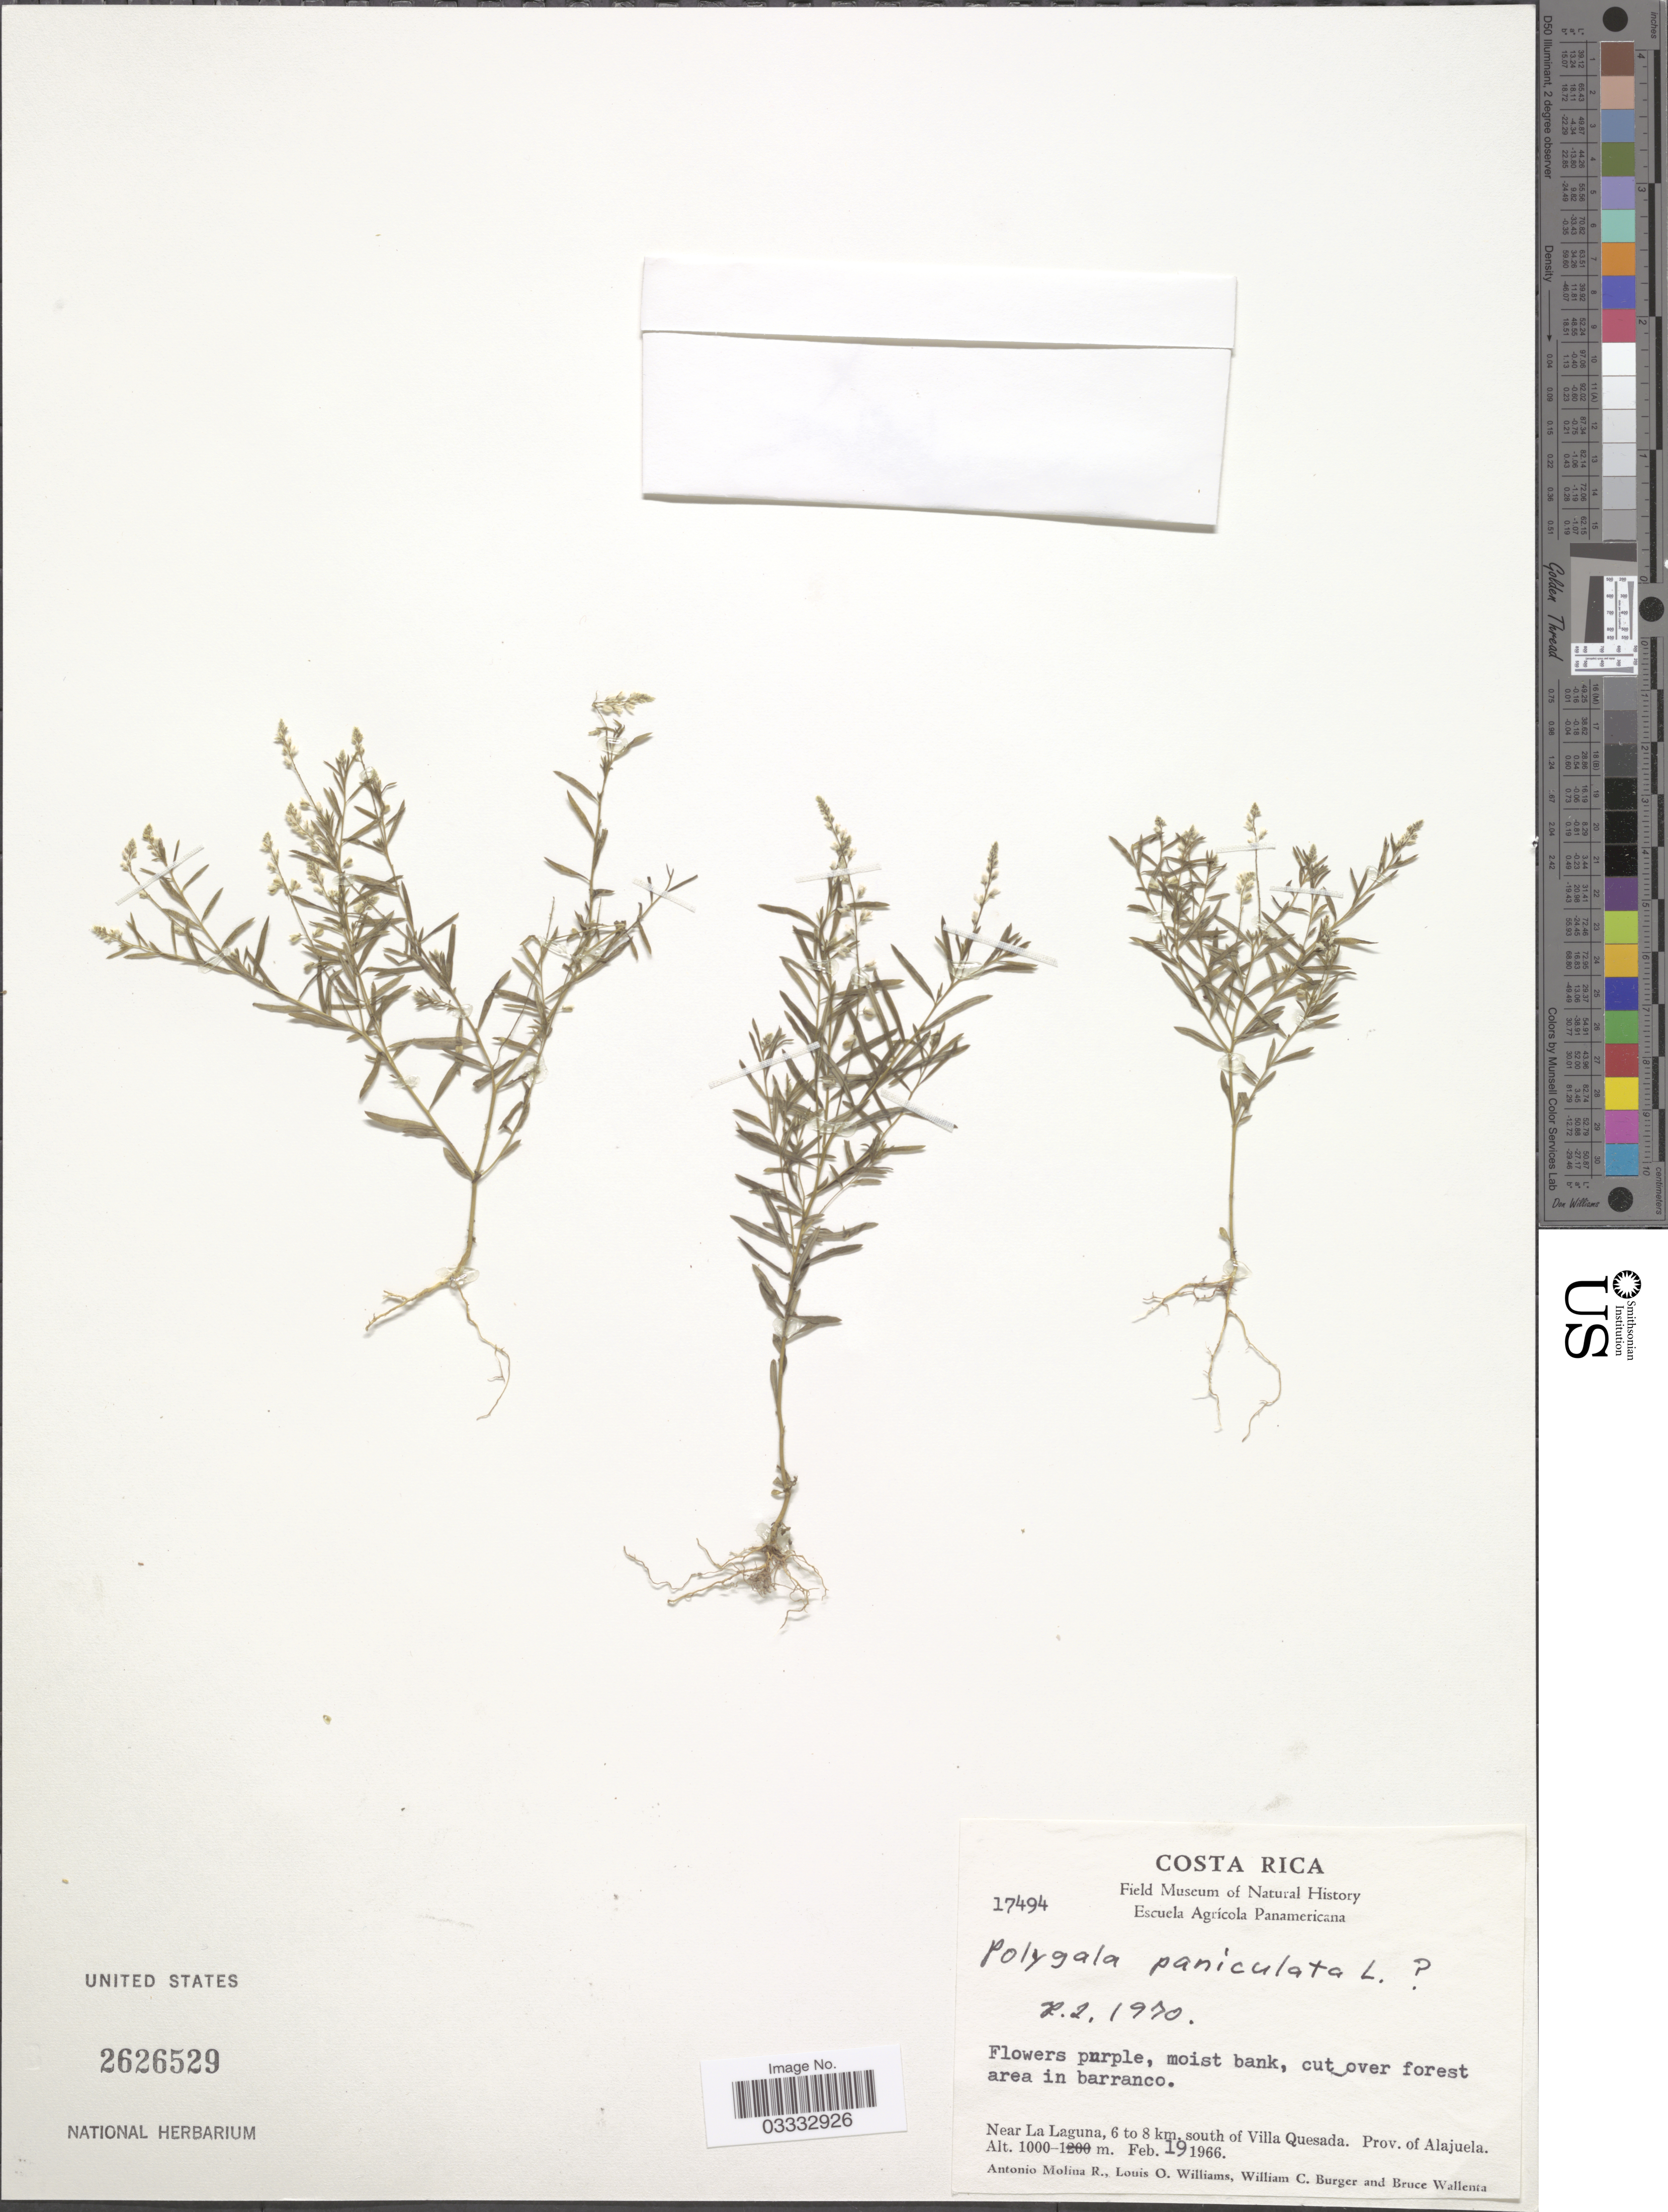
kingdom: Plantae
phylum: Tracheophyta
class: Magnoliopsida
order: Fabales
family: Polygalaceae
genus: Polygala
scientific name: Polygala paniculata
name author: L.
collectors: A. Molina R., L. O. Williams, W. Burger & B. Wallenta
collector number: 17494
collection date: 1966-02-19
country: Costa Rica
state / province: Alajuela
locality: Near La Laguna, 6 to 8 km. south of Villa Quesada.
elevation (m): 1000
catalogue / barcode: US 2626529